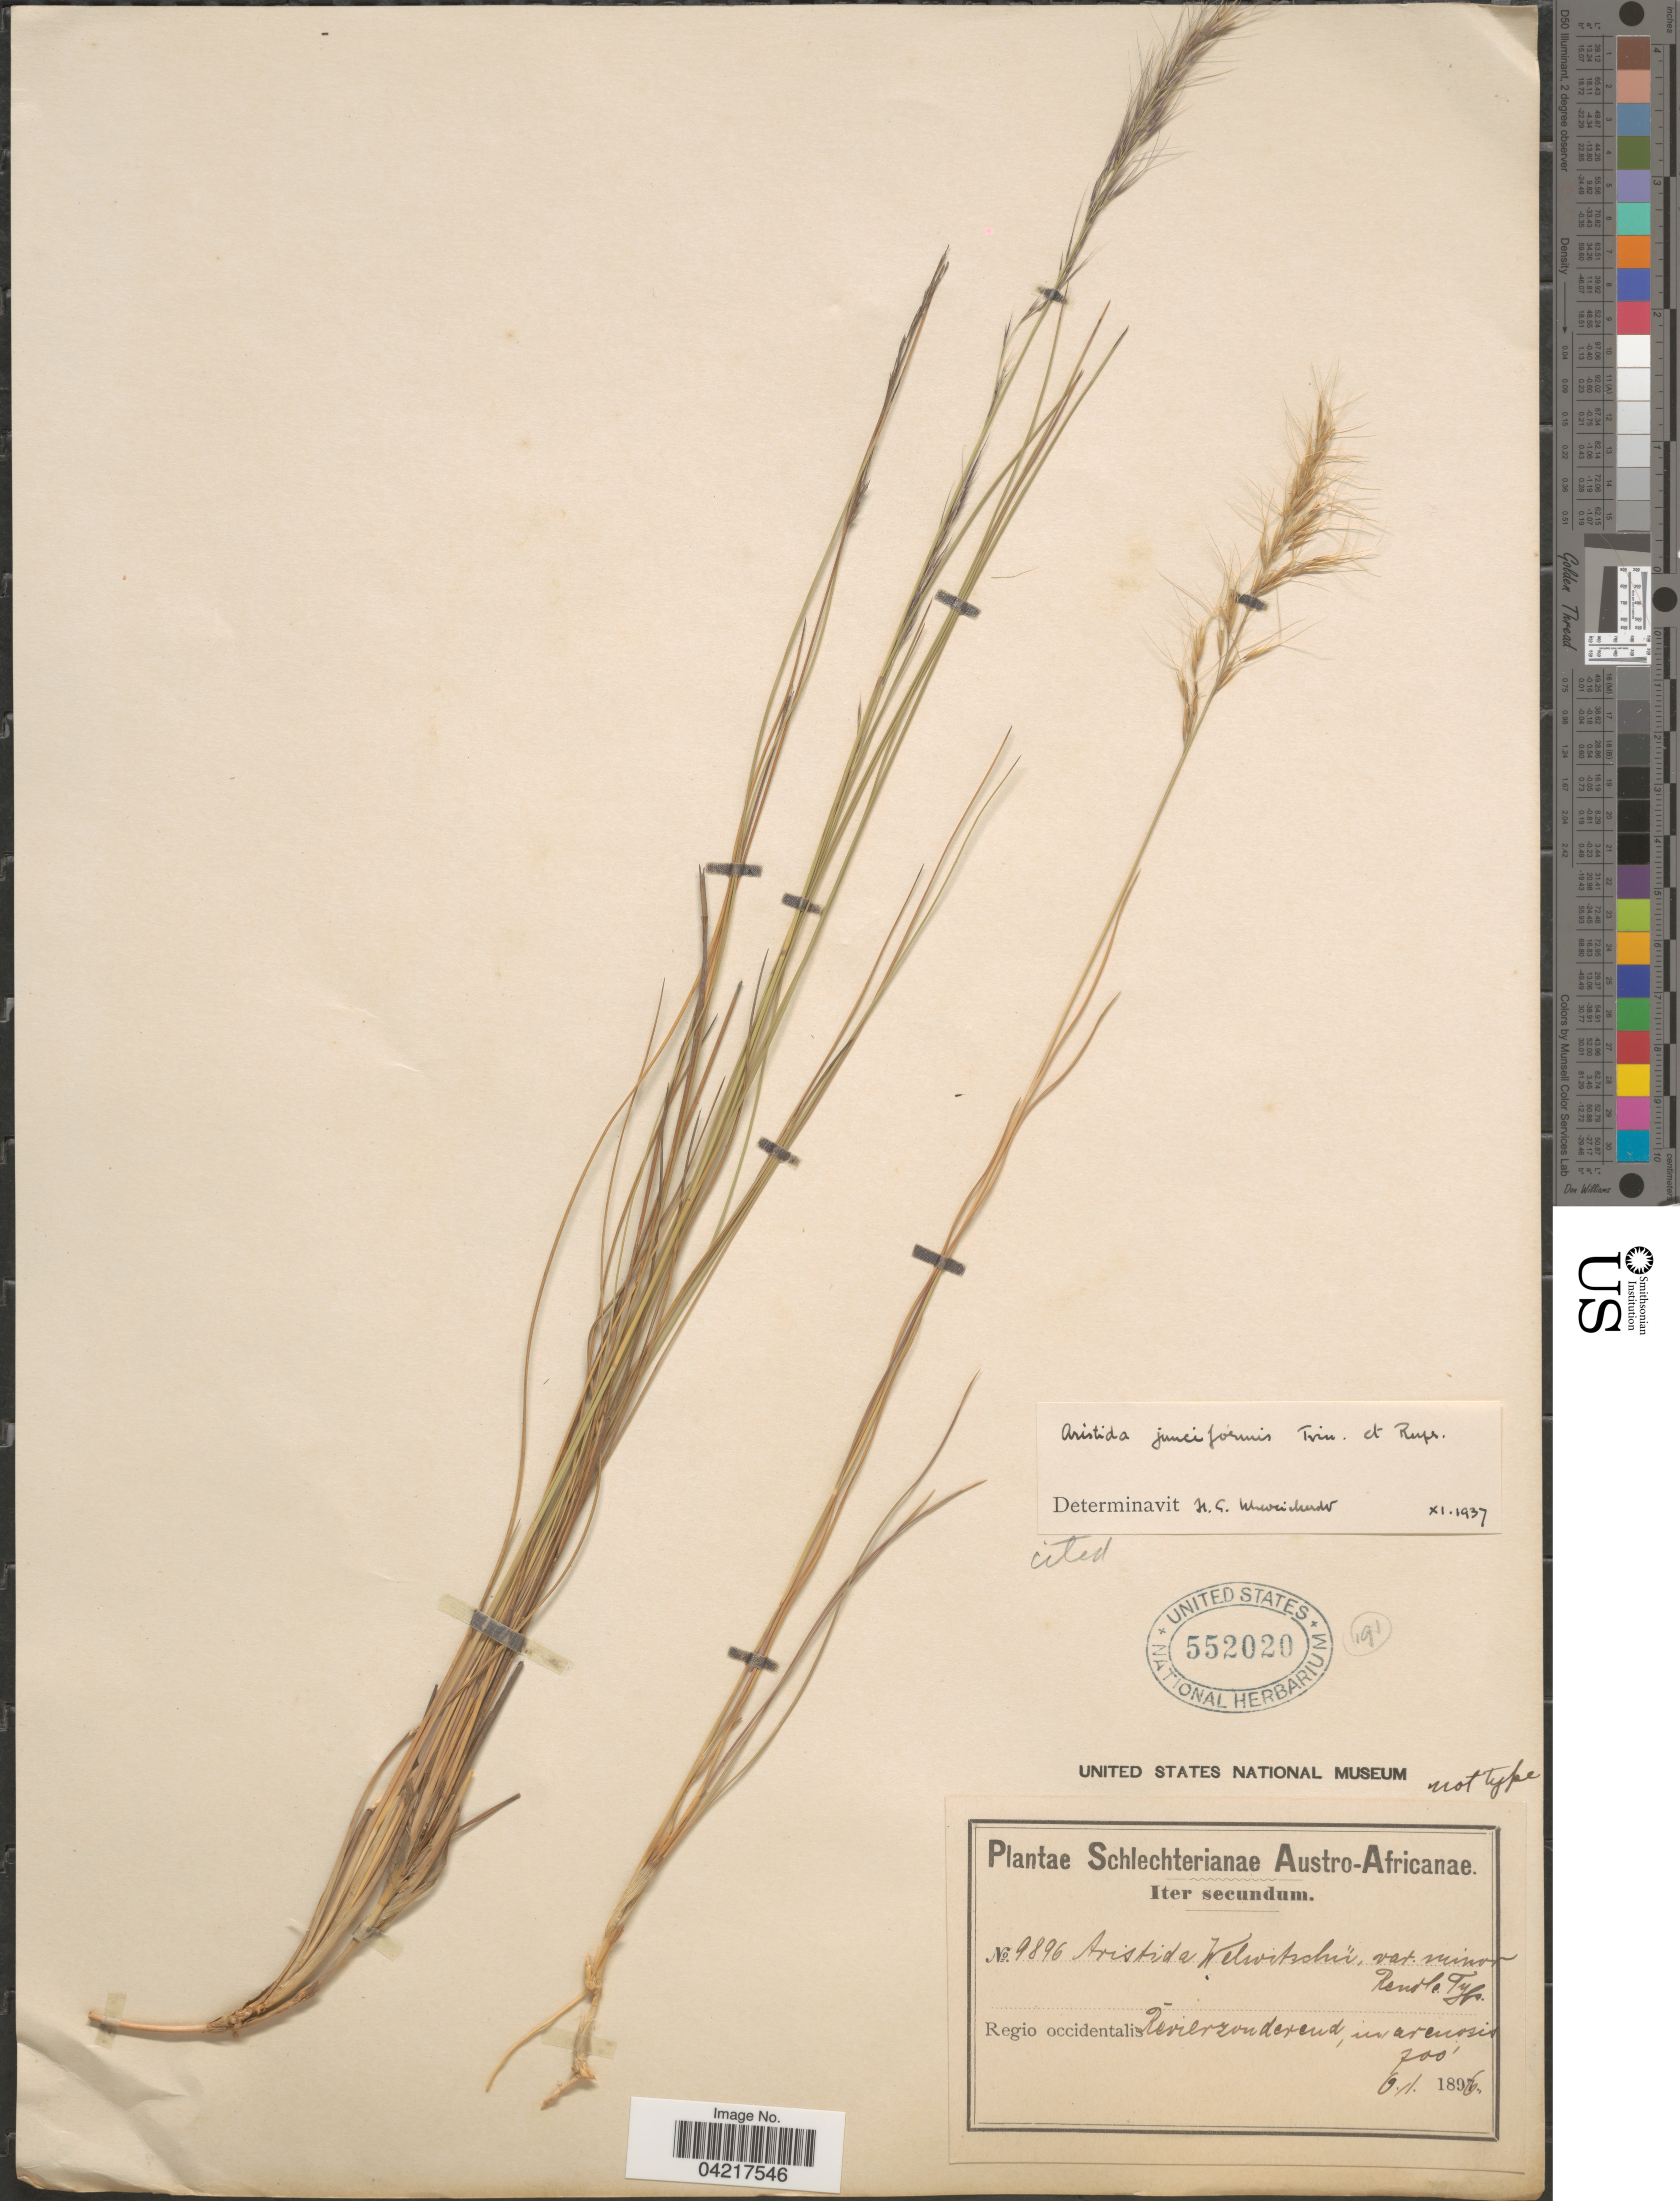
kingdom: Plantae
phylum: Tracheophyta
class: Liliopsida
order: Poales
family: Poaceae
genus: Aristida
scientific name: Aristida junciformis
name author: Trin. & Rupr.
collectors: Schlechter, --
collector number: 9896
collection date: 1896-11-06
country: South Africa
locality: Austro-Africanae. Iter secundum. Regio occidentalis Revierzonderend, in arenosis.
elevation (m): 213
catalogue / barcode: US 552020